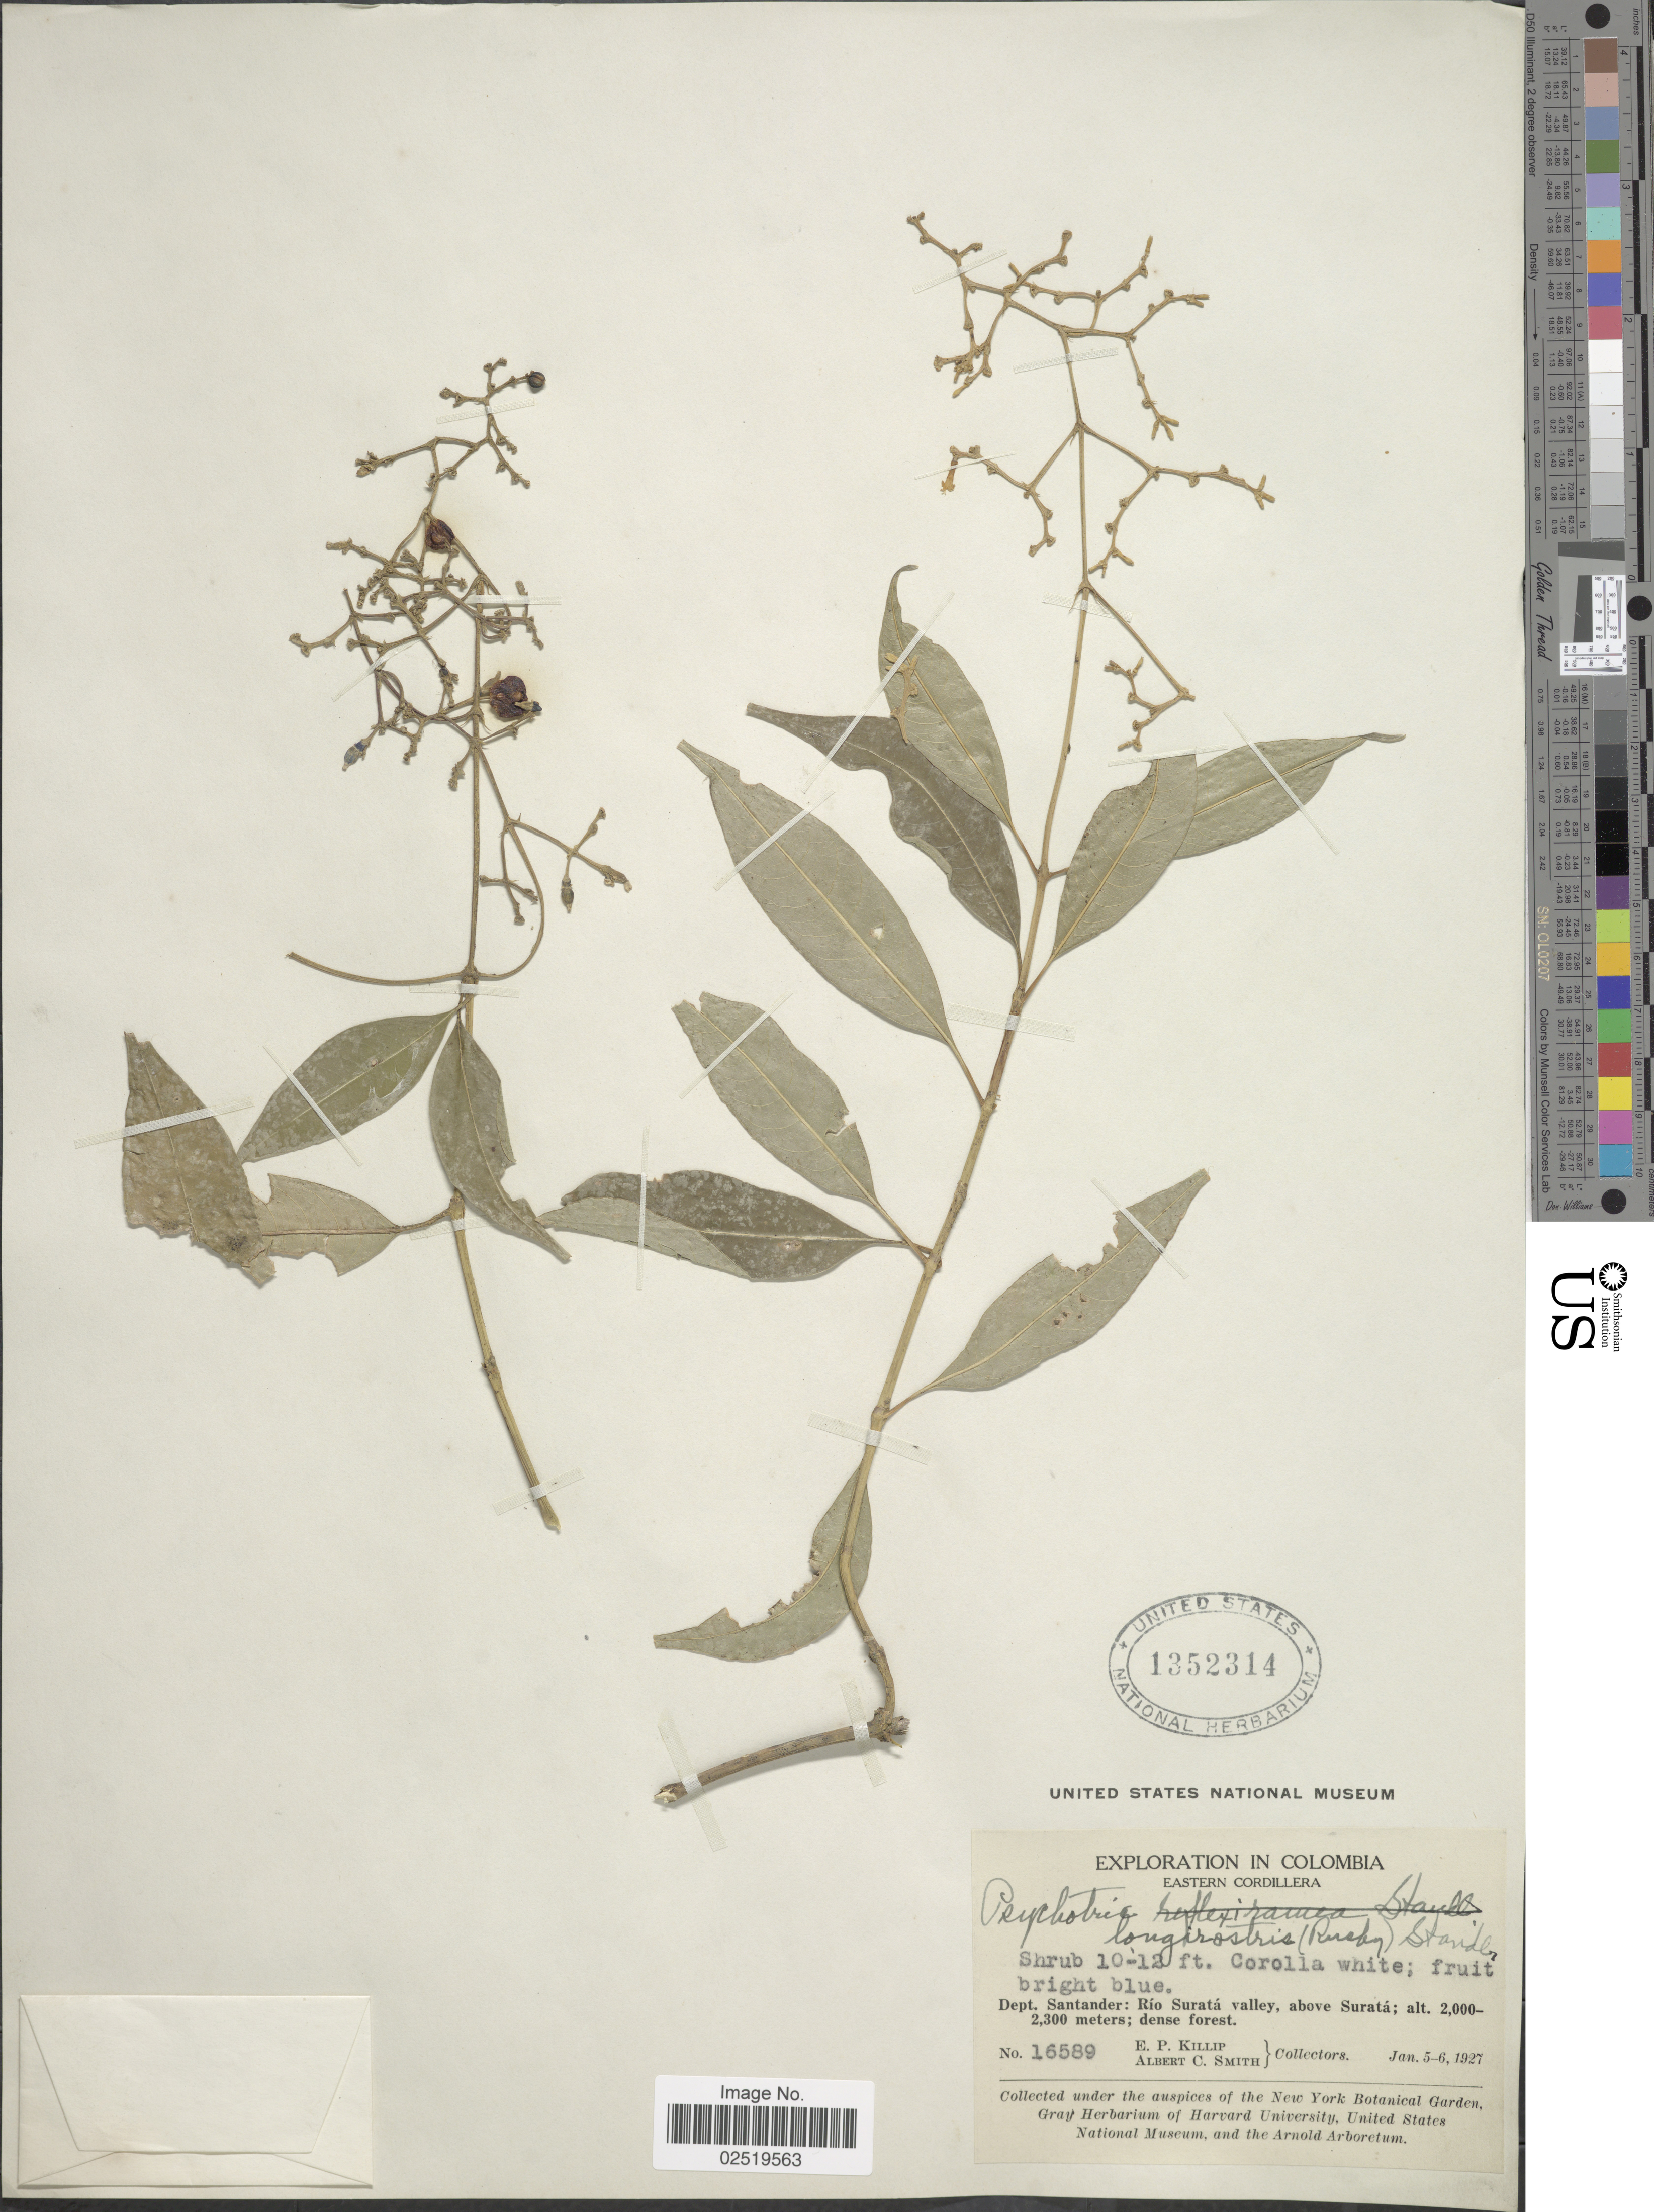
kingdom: Plantae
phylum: Tracheophyta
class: Magnoliopsida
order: Gentianales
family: Rubiaceae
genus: Psychotria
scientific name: Psychotria longirostris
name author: (Rusby) Standl.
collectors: E. P. Killip & A. C. Smith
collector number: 16589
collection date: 1927-01-05/1927-01-06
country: Colombia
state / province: Santander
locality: Eastern Cordillera, Rio Surata, above Surata.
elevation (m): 2000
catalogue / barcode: US 1352314